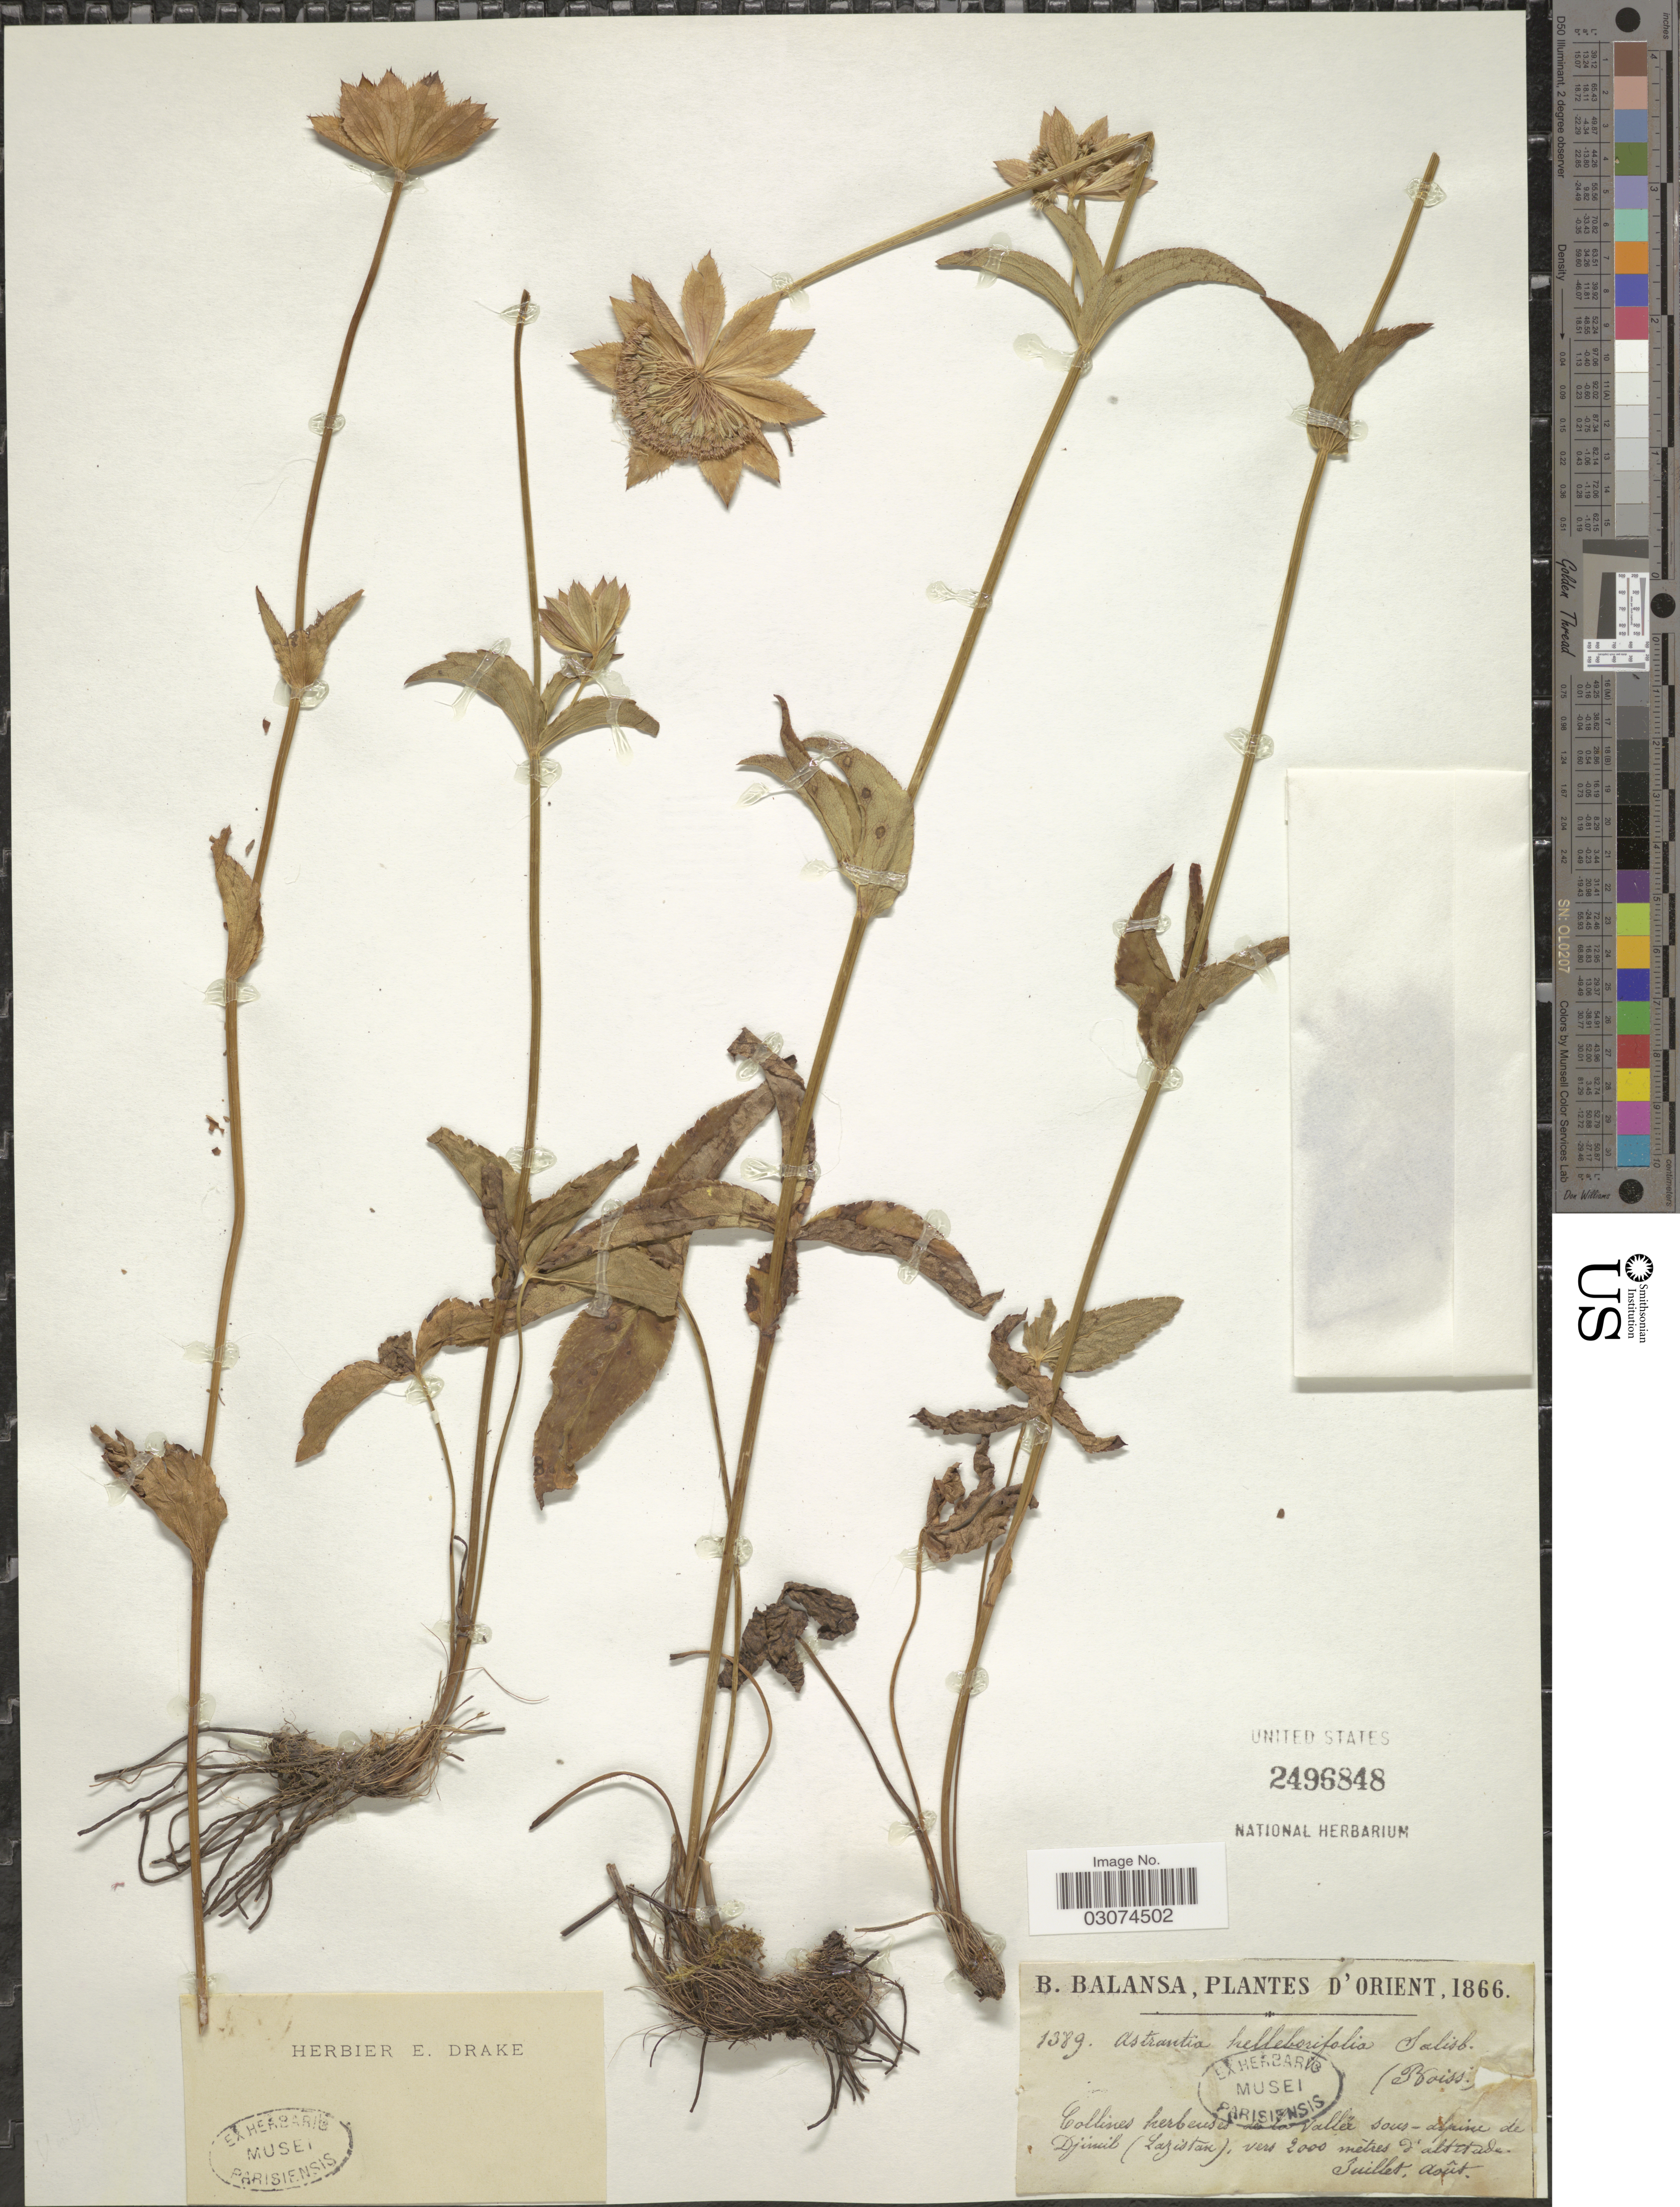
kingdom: Plantae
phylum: Tracheophyta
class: Magnoliopsida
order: Apiales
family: Apiaceae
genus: Astrantia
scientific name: Astrantia helleborifolia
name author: Salisb.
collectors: B. Balansa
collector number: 1389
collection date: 1866-07/1866-08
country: Turkey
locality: Orient. Collines herbeuses de la vallée sous-alpine de Djimil (Lazistan).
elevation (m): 2000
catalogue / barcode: US 2496848